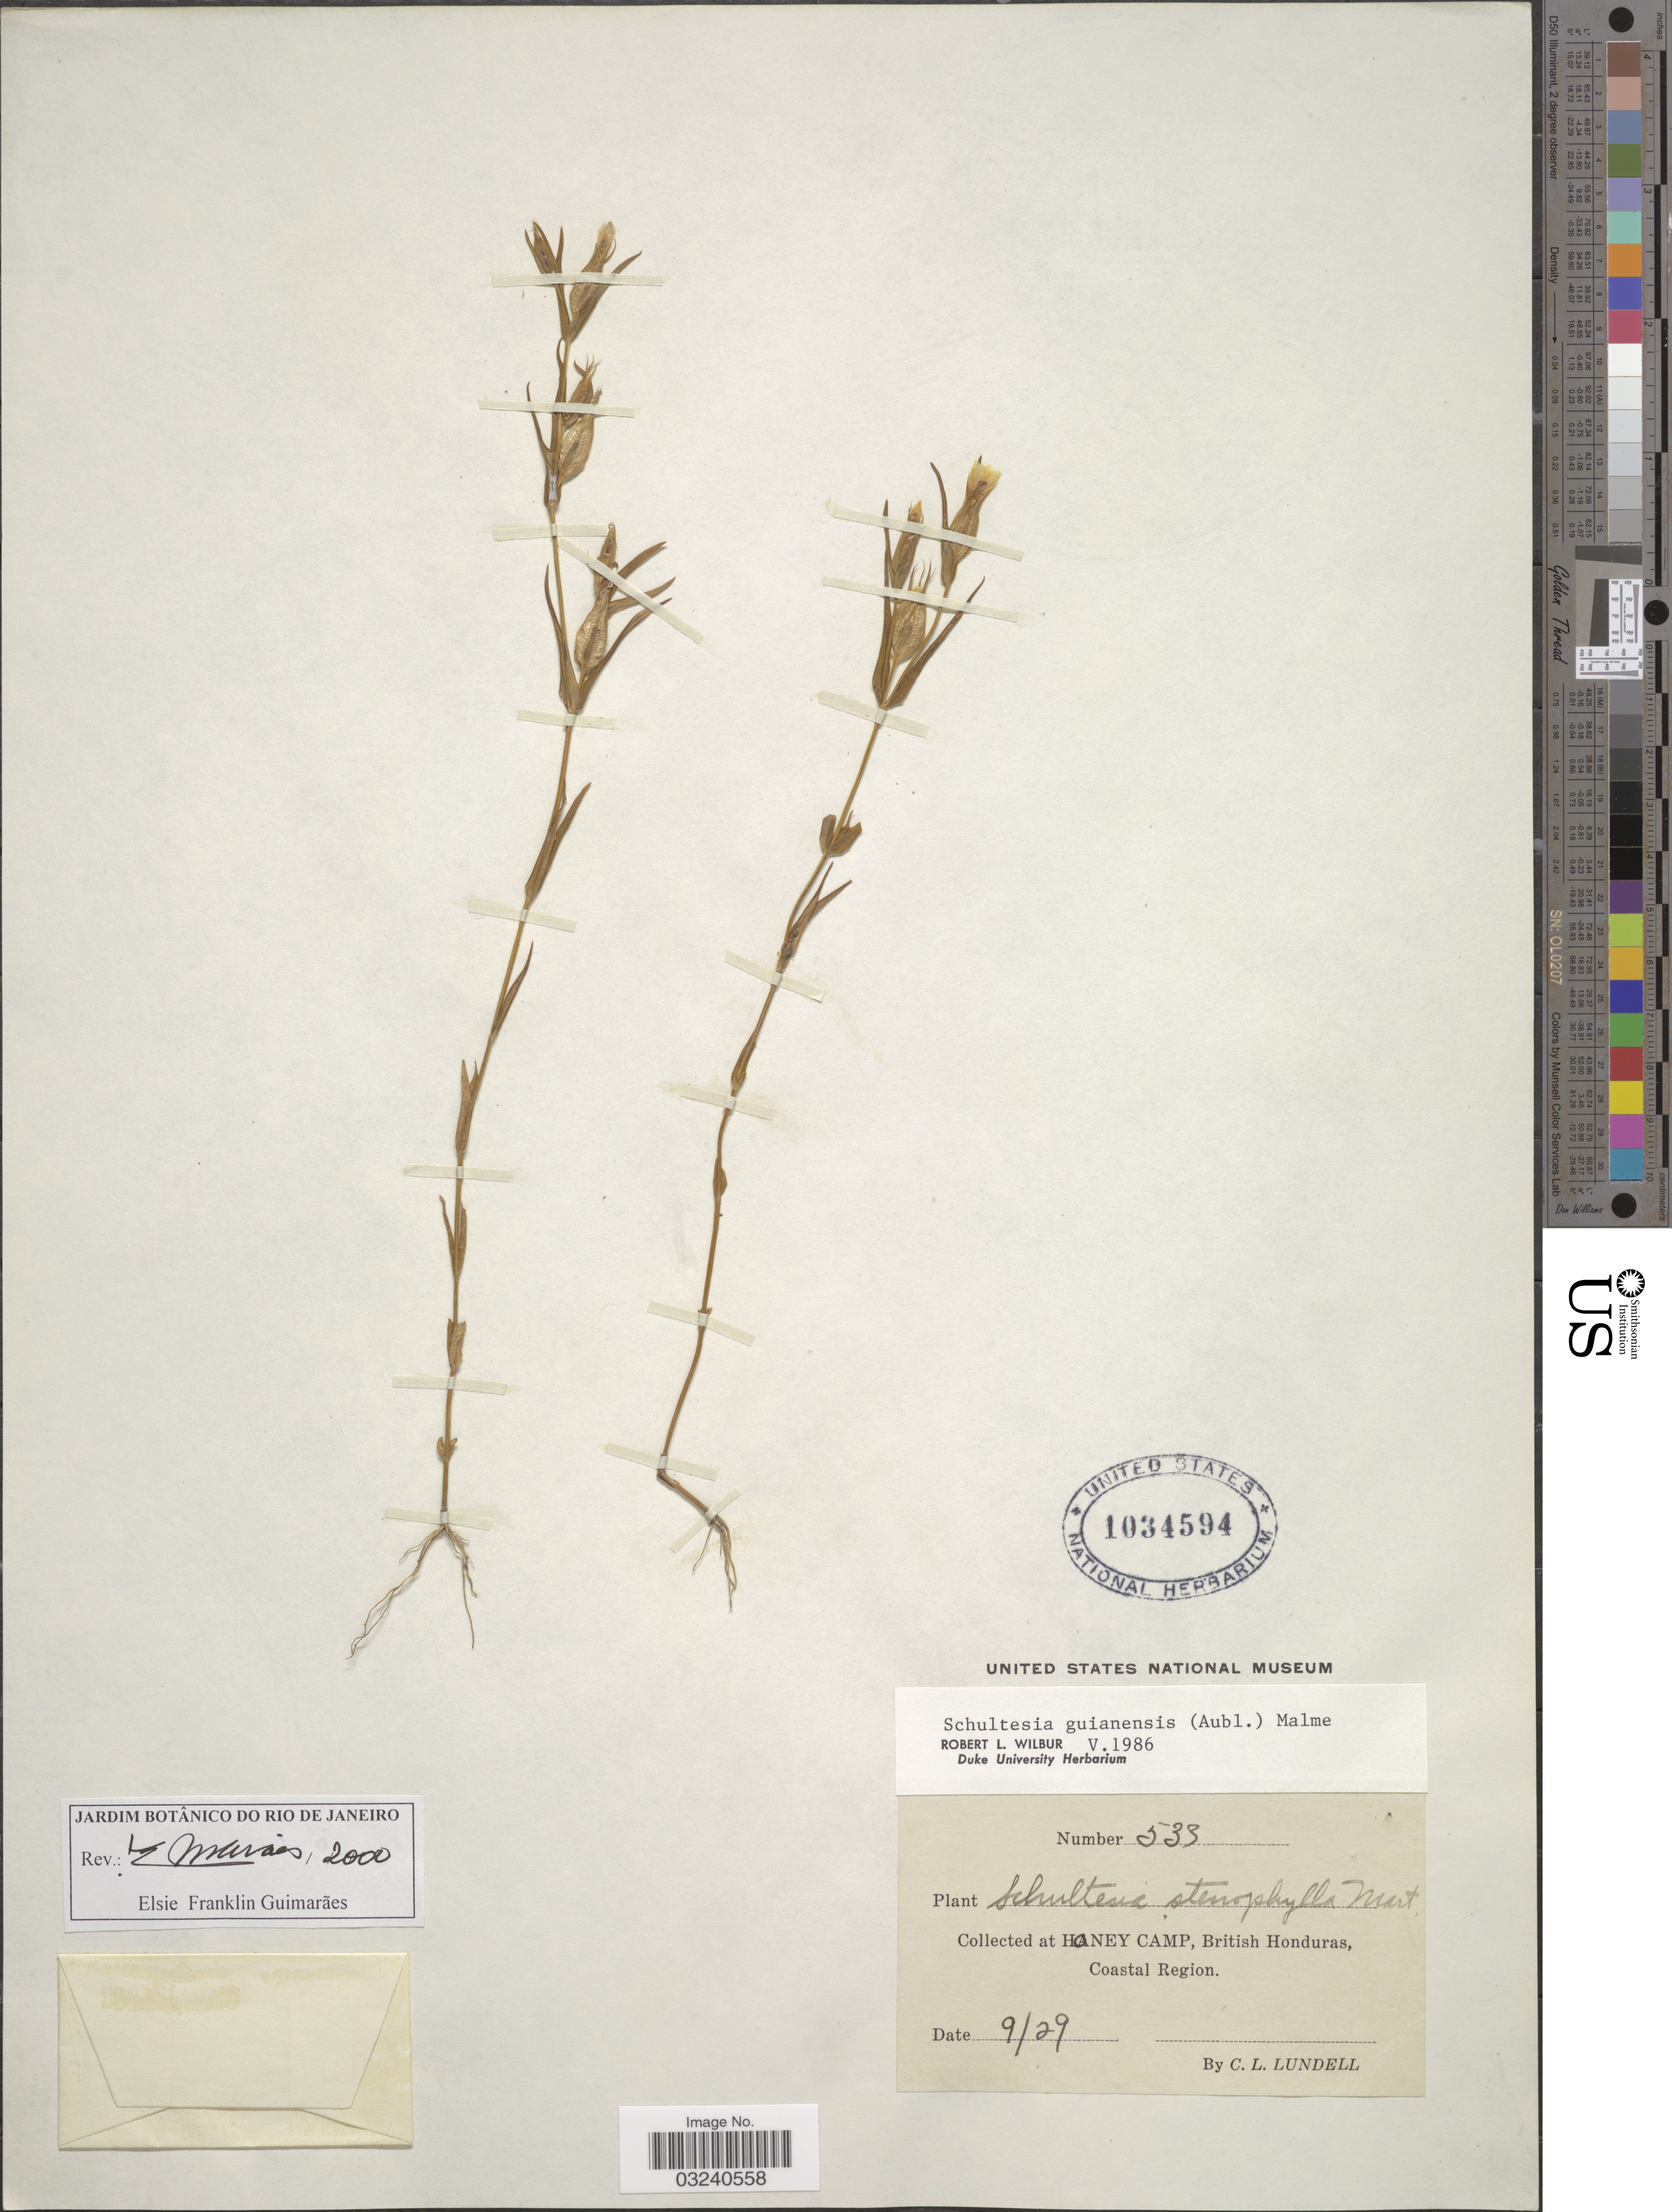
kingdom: Plantae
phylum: Tracheophyta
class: Magnoliopsida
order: Gentianales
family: Gentianaceae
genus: Schultesia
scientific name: Schultesia guianensis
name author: (Aubl.) Malme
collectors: C. L. Lundell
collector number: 533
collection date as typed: Transcribed d/m/y: /9/29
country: Belize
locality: Honey Camp, British Honduras, Coastal Region.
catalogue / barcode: US 1034594